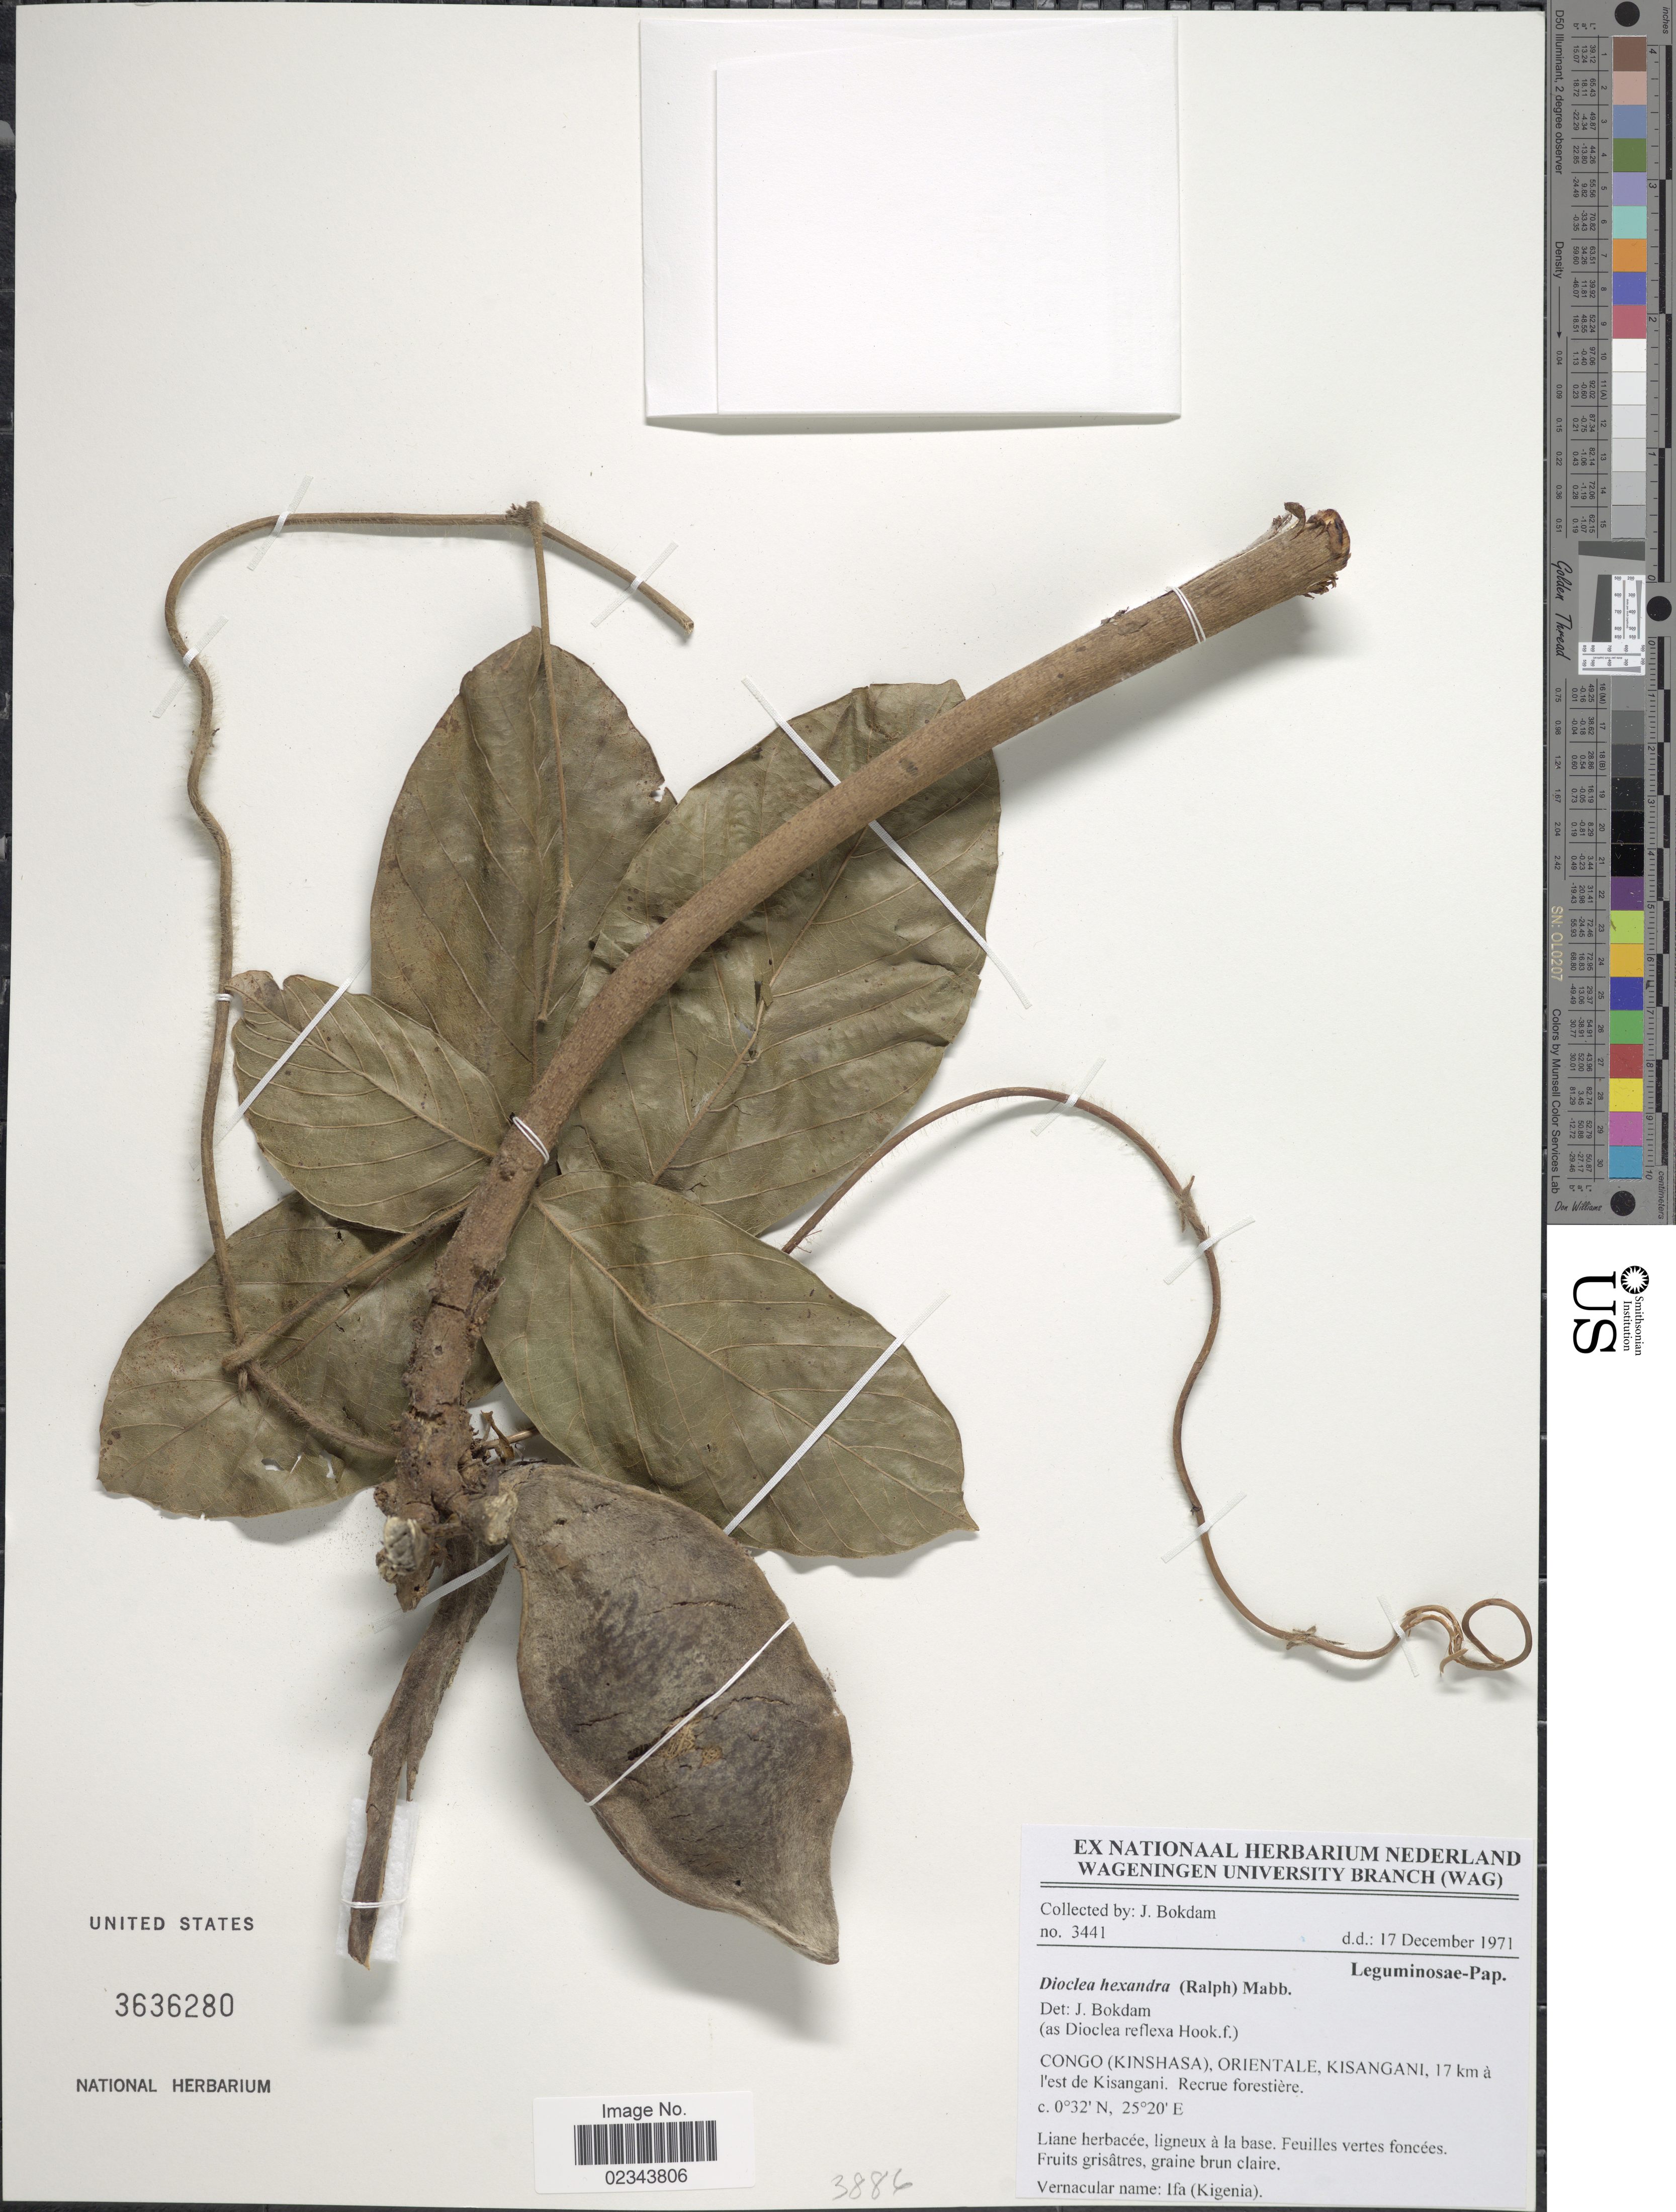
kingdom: Plantae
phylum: Tracheophyta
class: Magnoliopsida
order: Fabales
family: Fabaceae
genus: Macropsychanthus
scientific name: Macropsychanthus hexander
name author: (Ralph) L.P. Queiroz & Snak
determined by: Strong, Mark T., (BOT), Smithsonian Institution - National Museum of Natural History (UNITED STATES)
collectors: J. Bokdam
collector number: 3441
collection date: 1971-12-17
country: Congo, Democratic Republic of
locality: (Kinshasa) Orientale, Kisangani, 17 km a l'est de Kisangani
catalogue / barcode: US 3636280